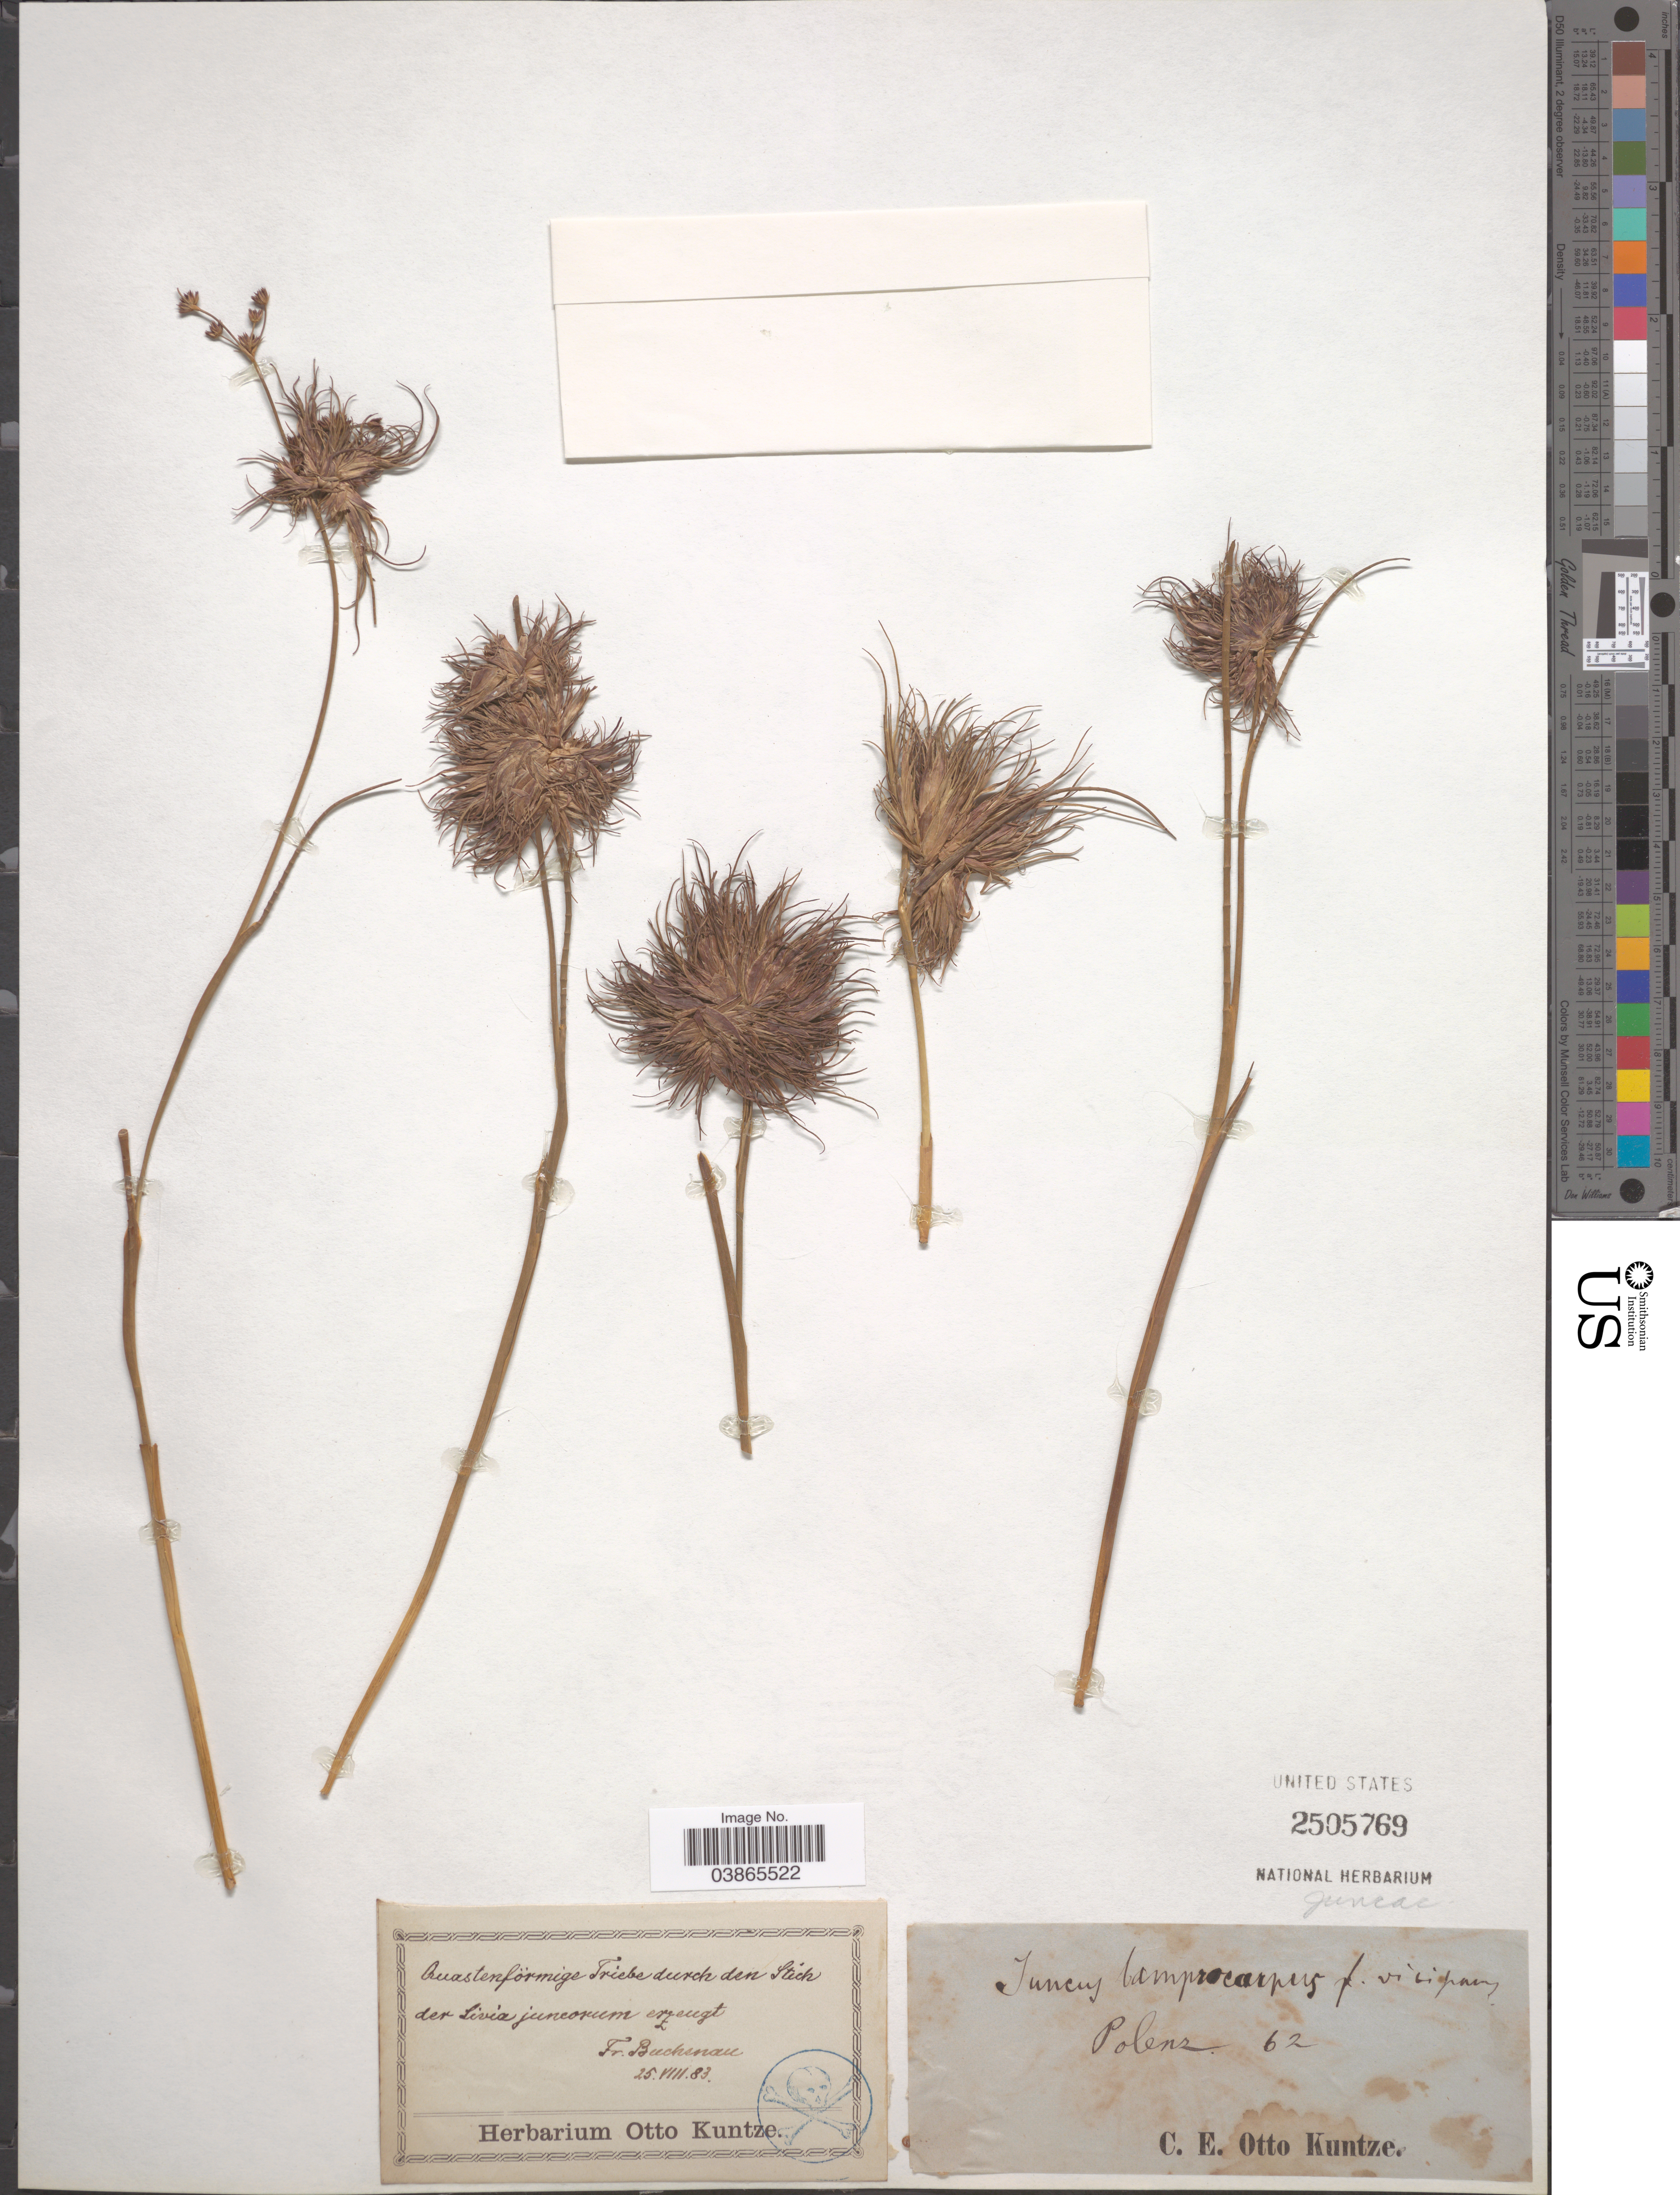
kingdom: Plantae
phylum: Tracheophyta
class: Liliopsida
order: Poales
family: Juncaceae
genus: Juncus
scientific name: Juncus lampocarpus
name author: Ehrh.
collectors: C.E.O. Kuntze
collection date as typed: Transcribed d/m/y: //62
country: Germany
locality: Polenz.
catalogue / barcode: US 2505769